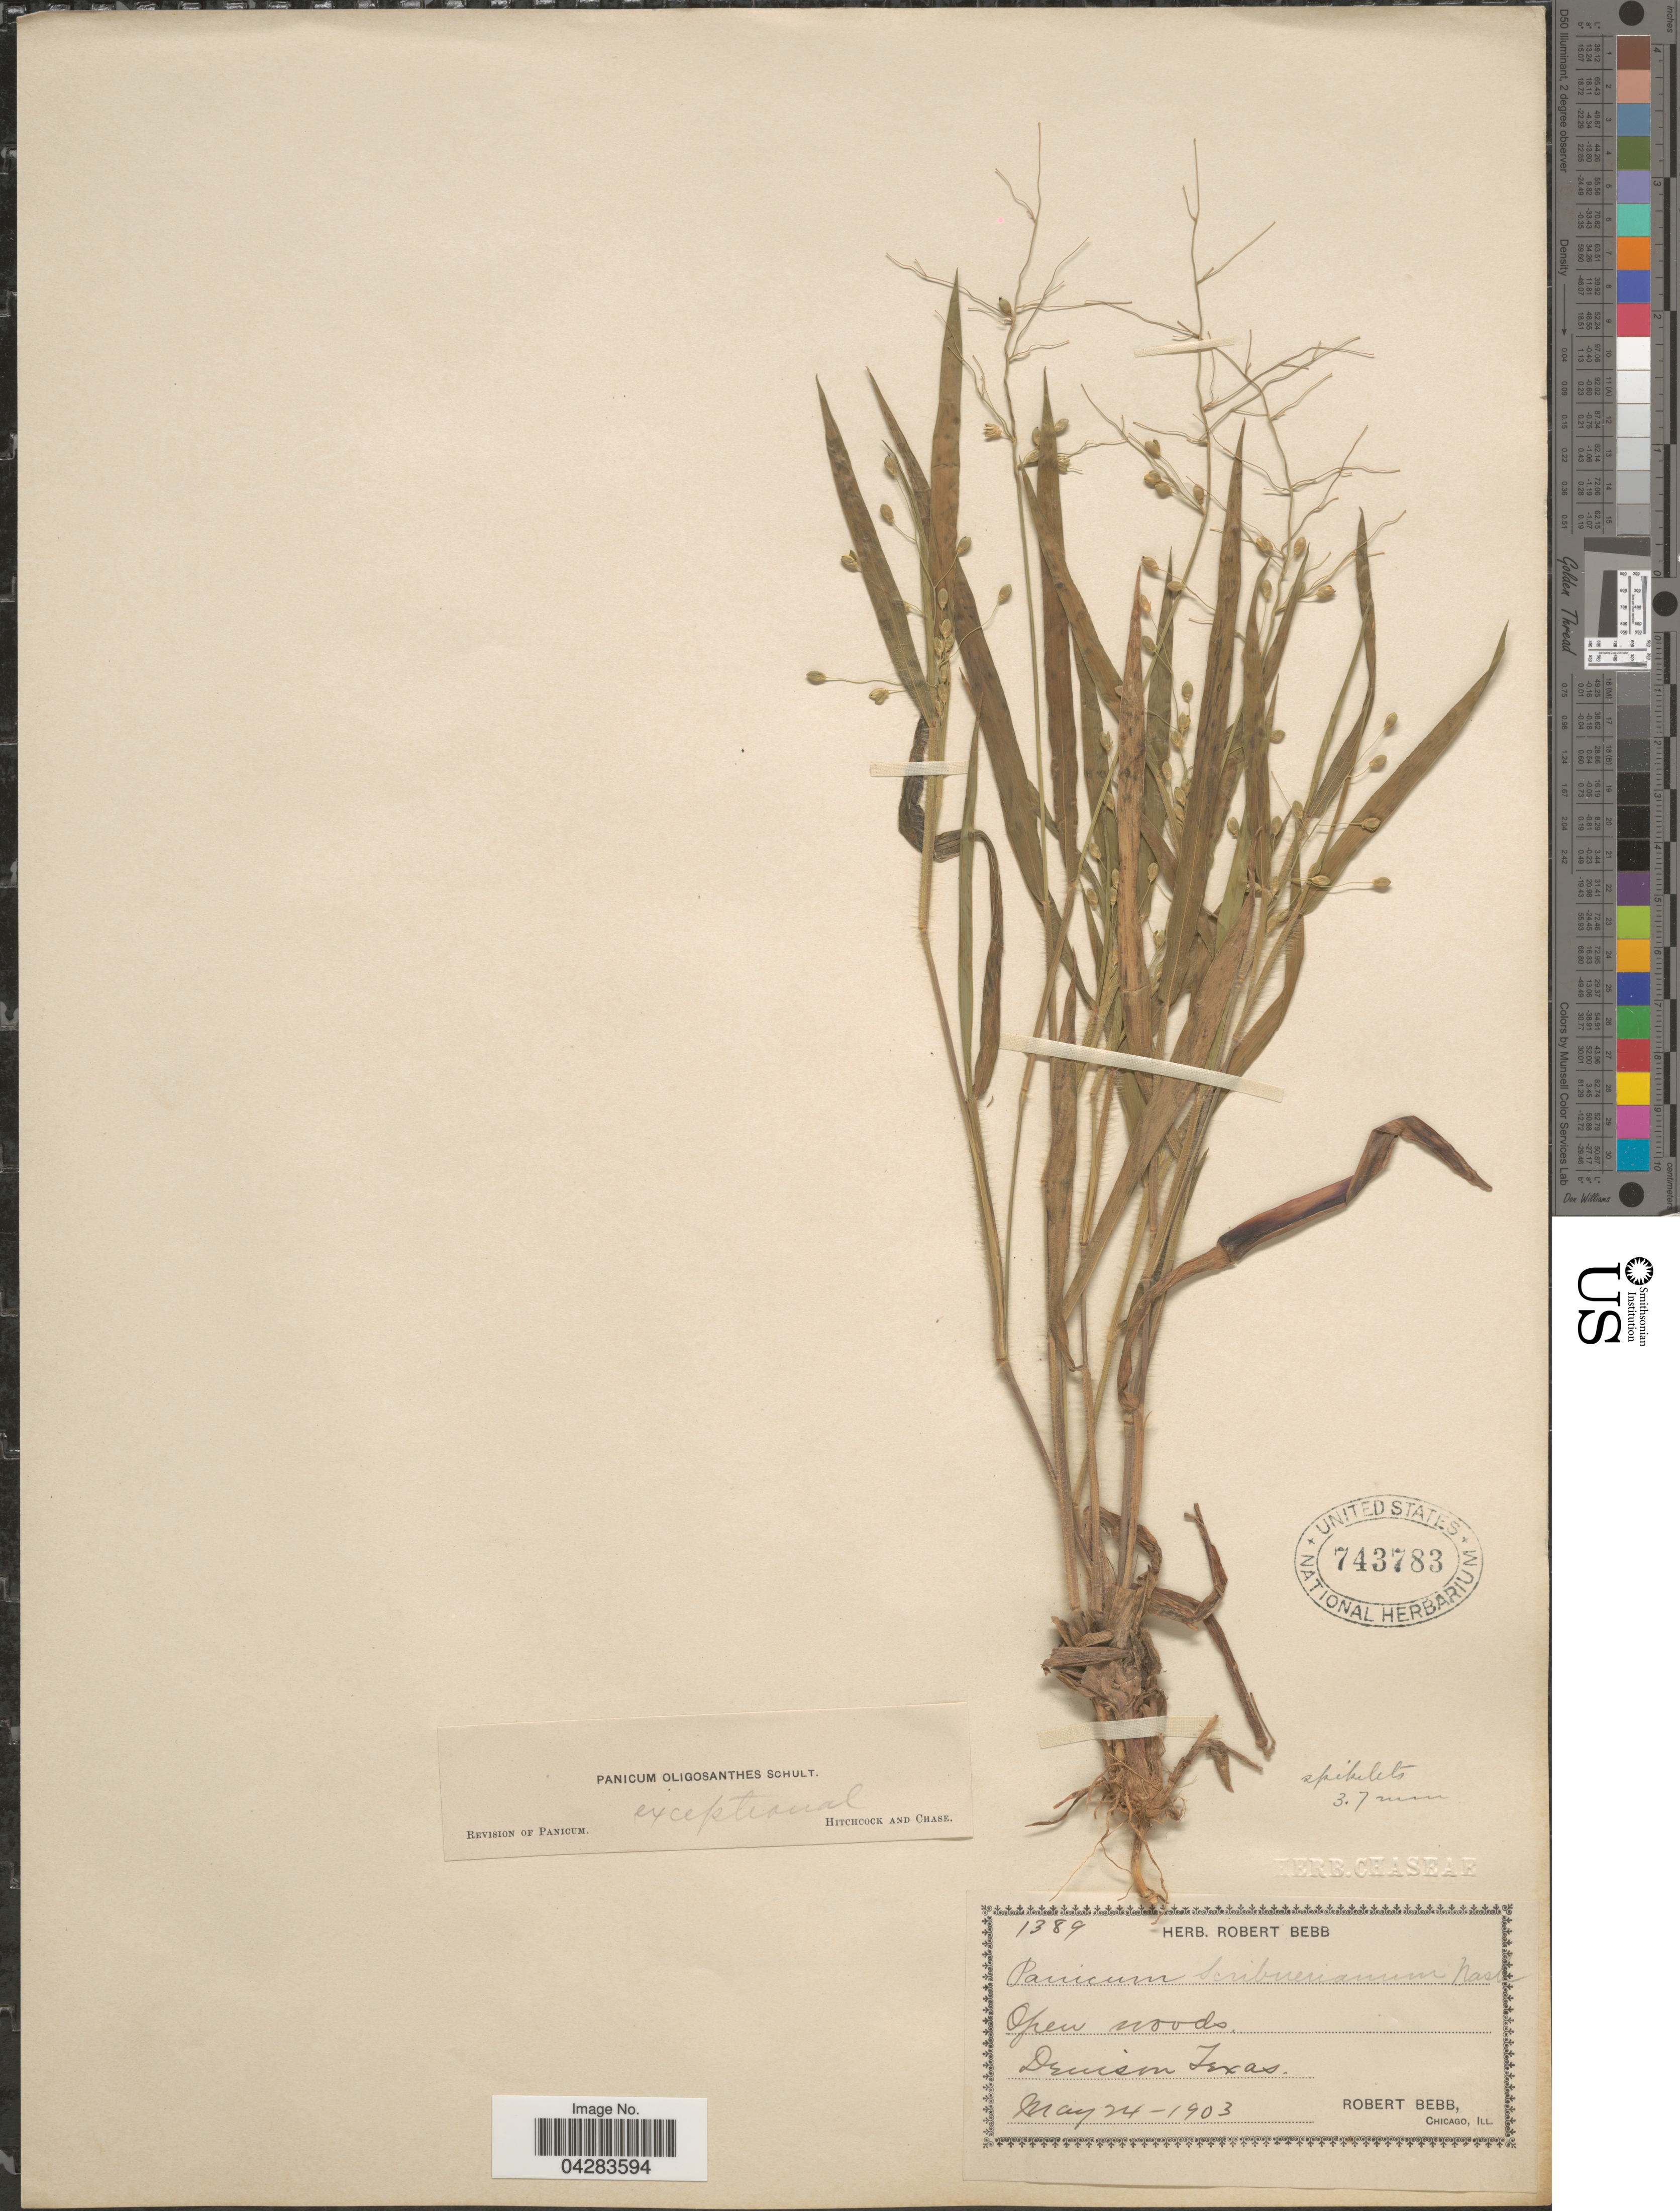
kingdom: Plantae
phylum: Tracheophyta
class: Liliopsida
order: Poales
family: Poaceae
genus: Dichanthelium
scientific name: Dichanthelium oligosanthes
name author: (Schult.) Gould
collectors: R. Bebb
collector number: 1389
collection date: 1903-05-24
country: United States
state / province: Texas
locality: Denison.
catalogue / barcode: US 743783